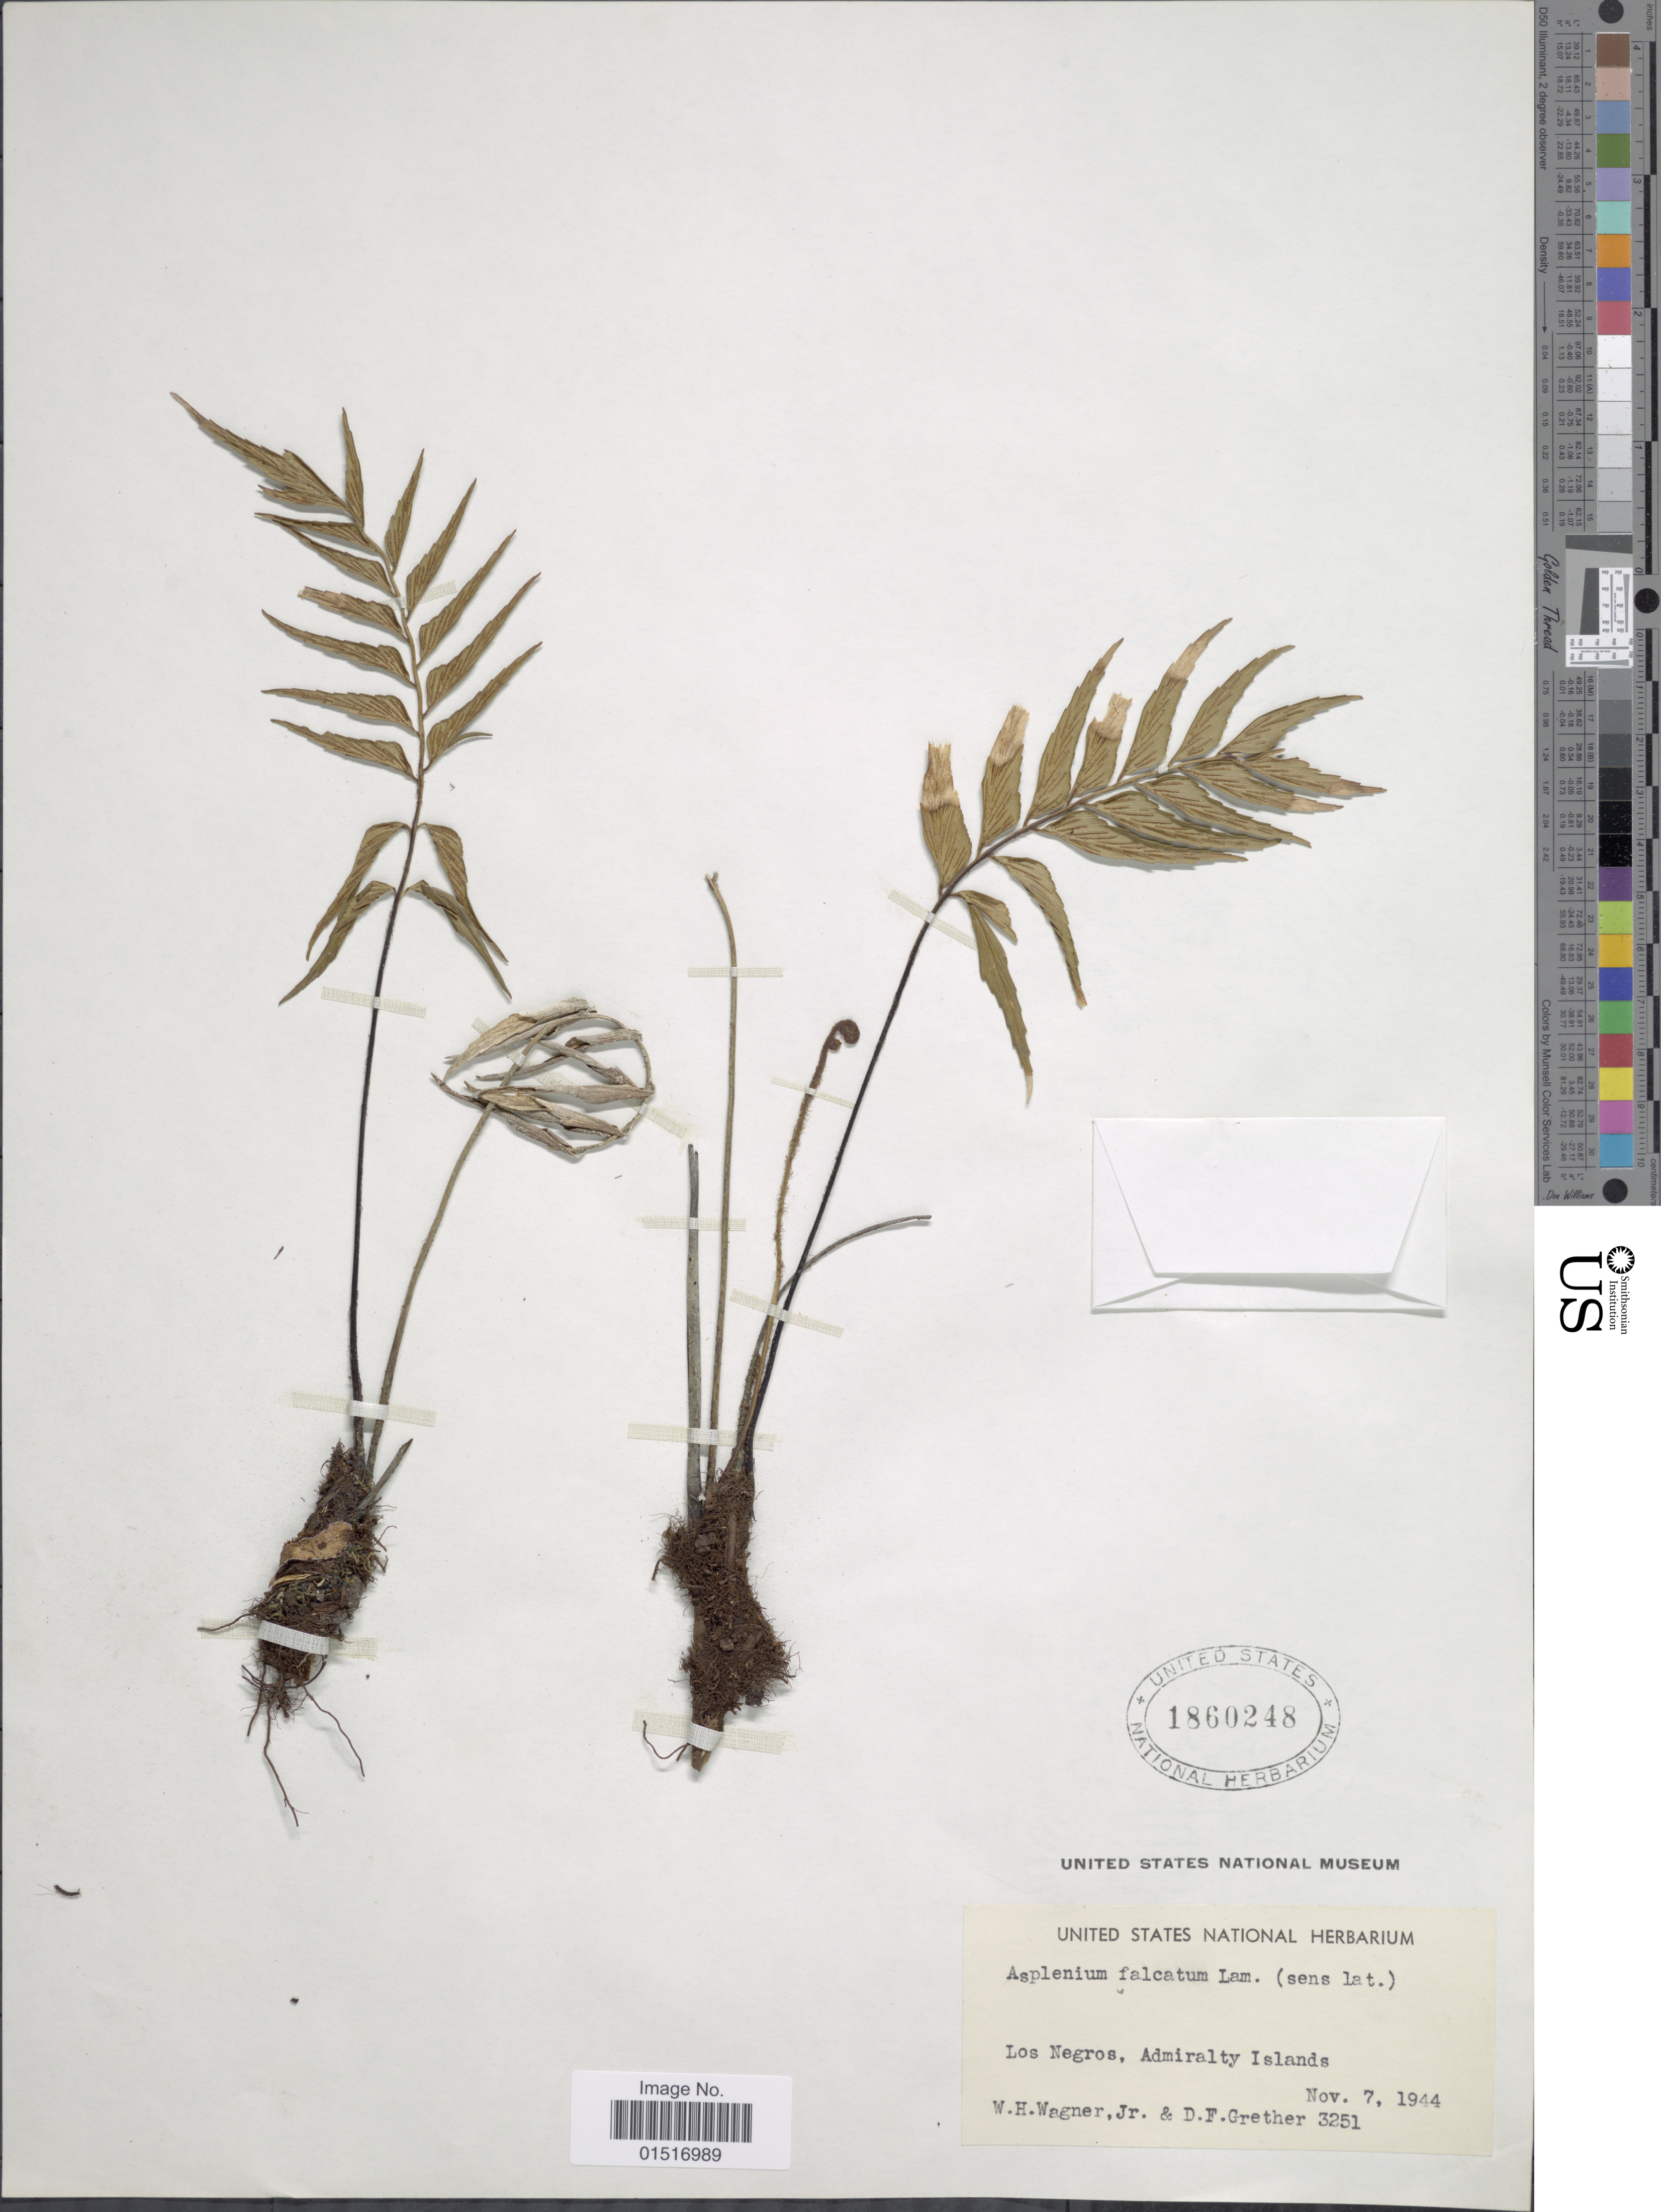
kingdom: Plantae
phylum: Tracheophyta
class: Polypodiopsida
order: Polypodiales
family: Aspleniaceae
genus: Asplenium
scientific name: Asplenium polyodon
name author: G. Forst.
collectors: W. H. Wagner & D. F. Grether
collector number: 3251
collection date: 1944-11-07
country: Papua New Guinea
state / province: Manus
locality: Los Negros, Admiralty Islands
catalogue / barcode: US 1860248